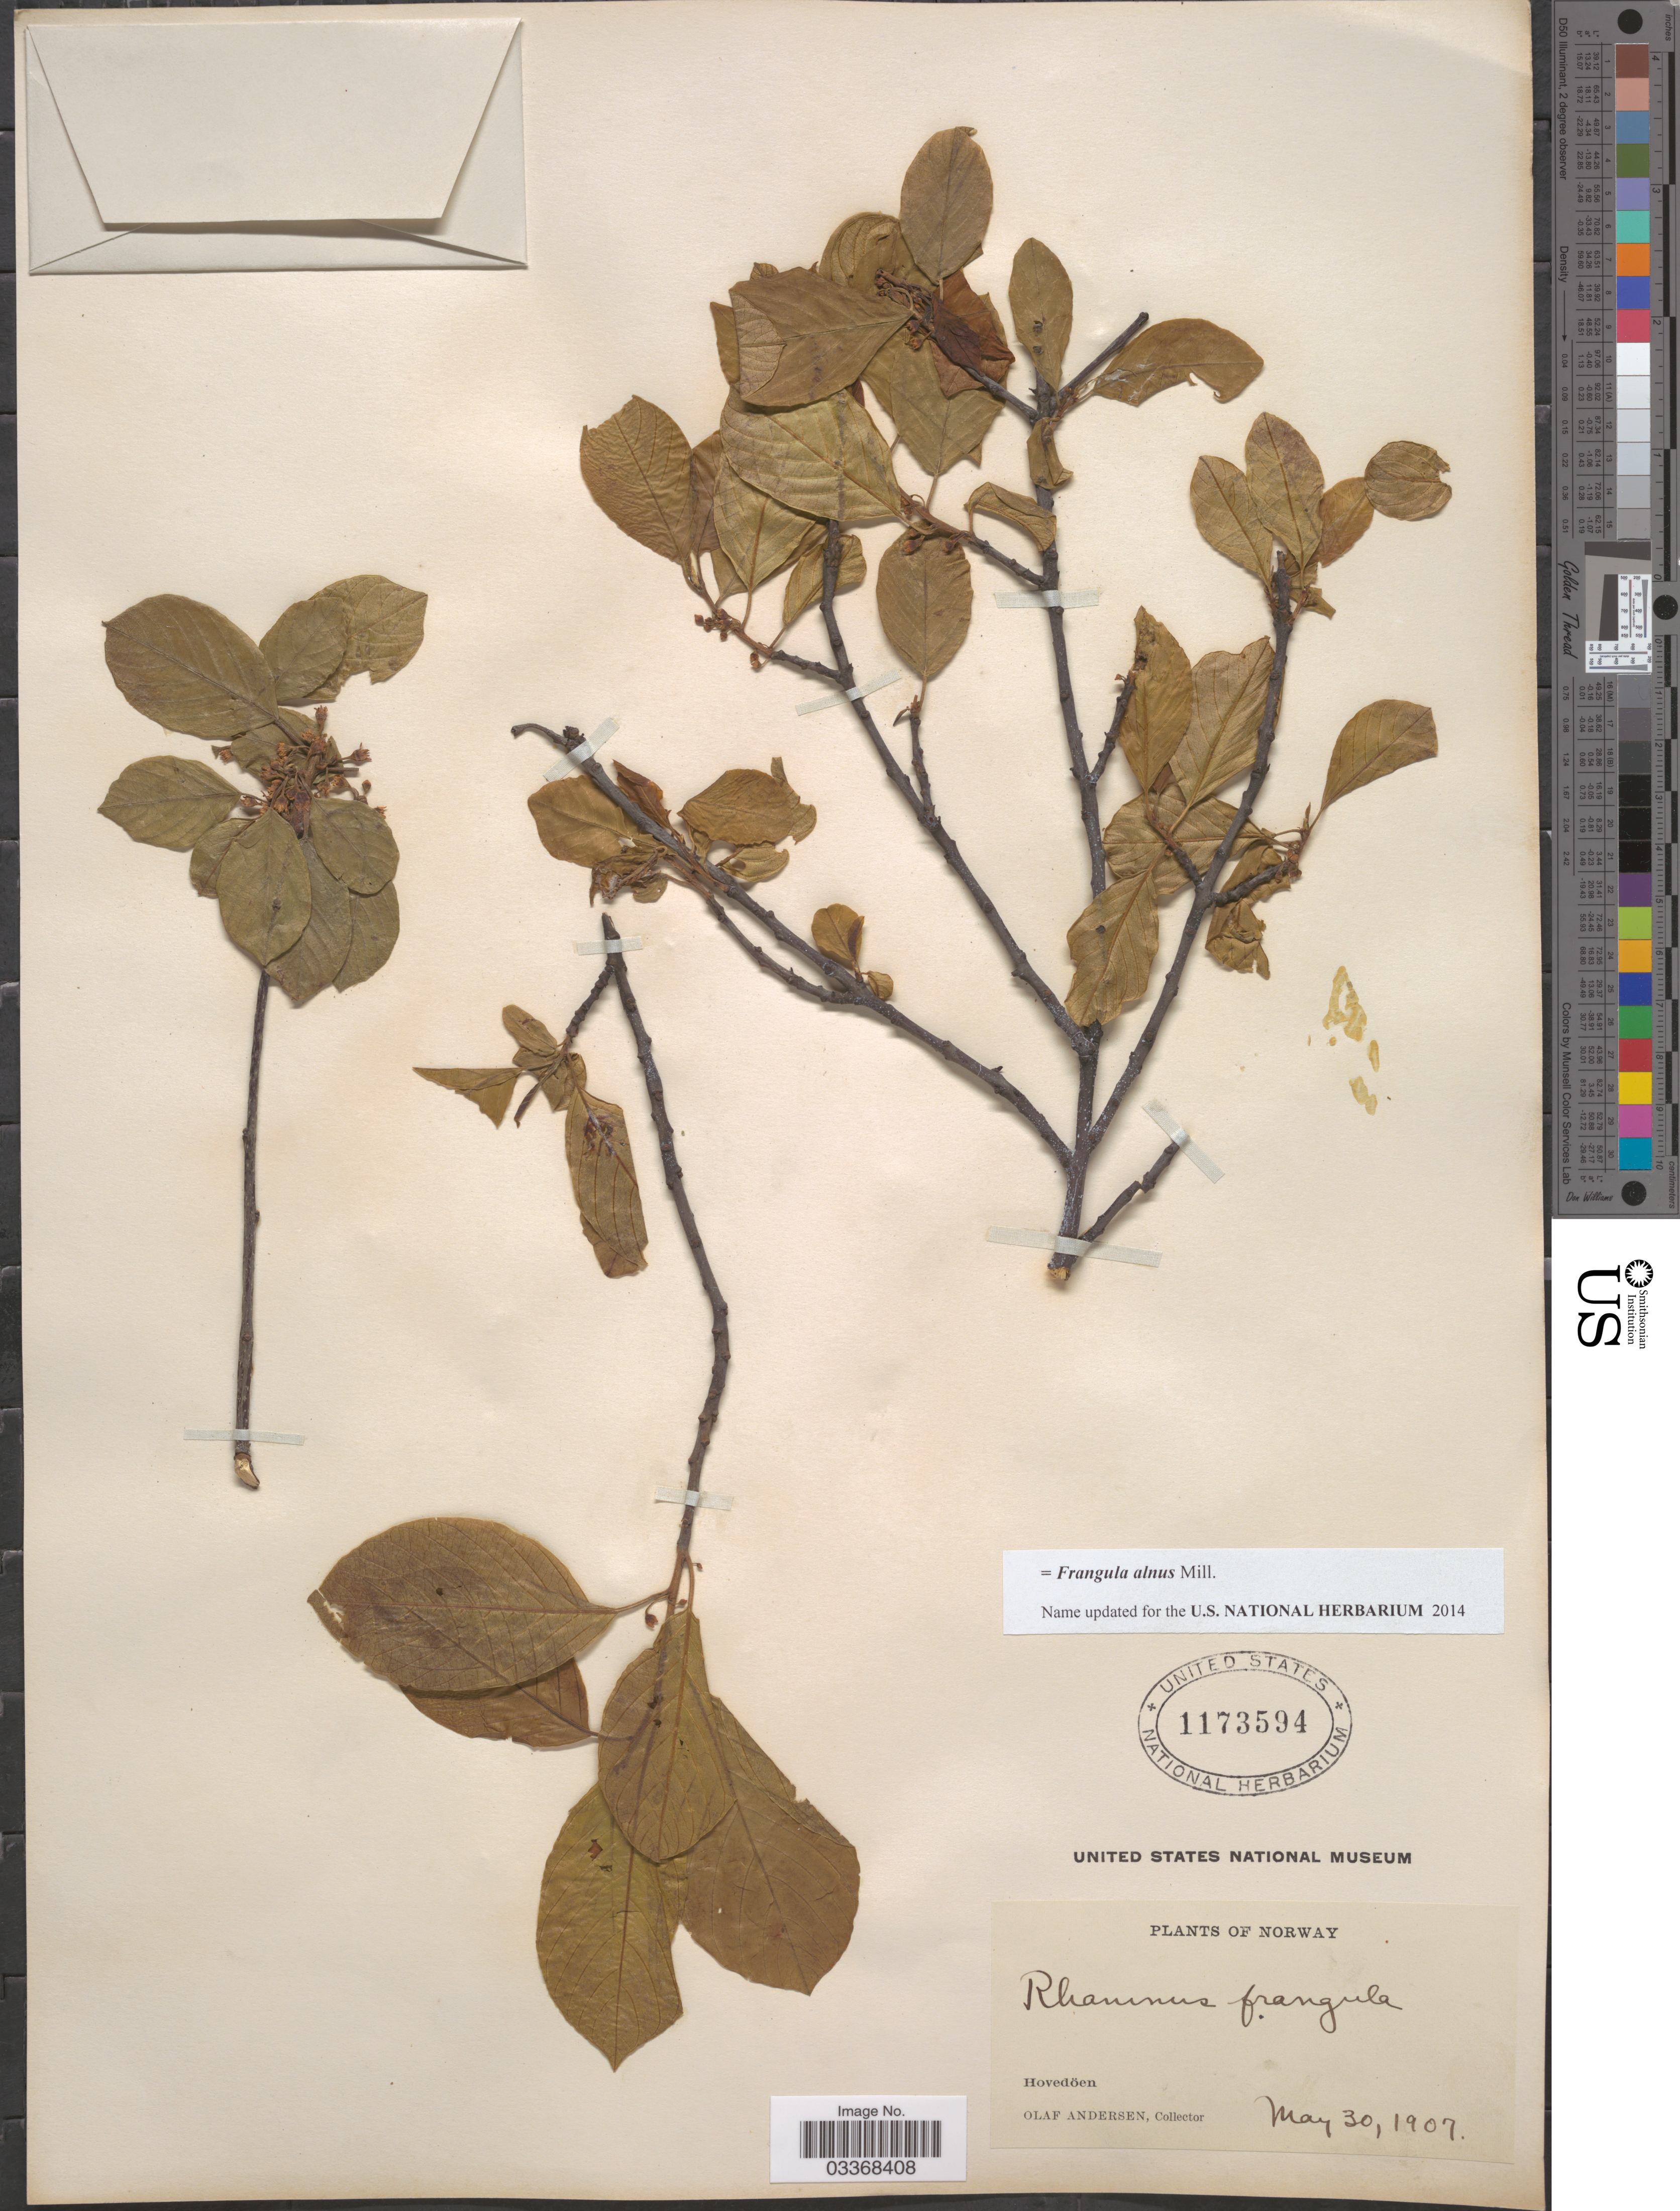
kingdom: Plantae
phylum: Tracheophyta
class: Magnoliopsida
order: Rosales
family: Rhamnaceae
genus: Frangula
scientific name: Frangula alnus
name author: Mill.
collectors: O. Andersen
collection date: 1907-05-30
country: Norway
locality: Hovedöen.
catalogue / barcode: US 1173594